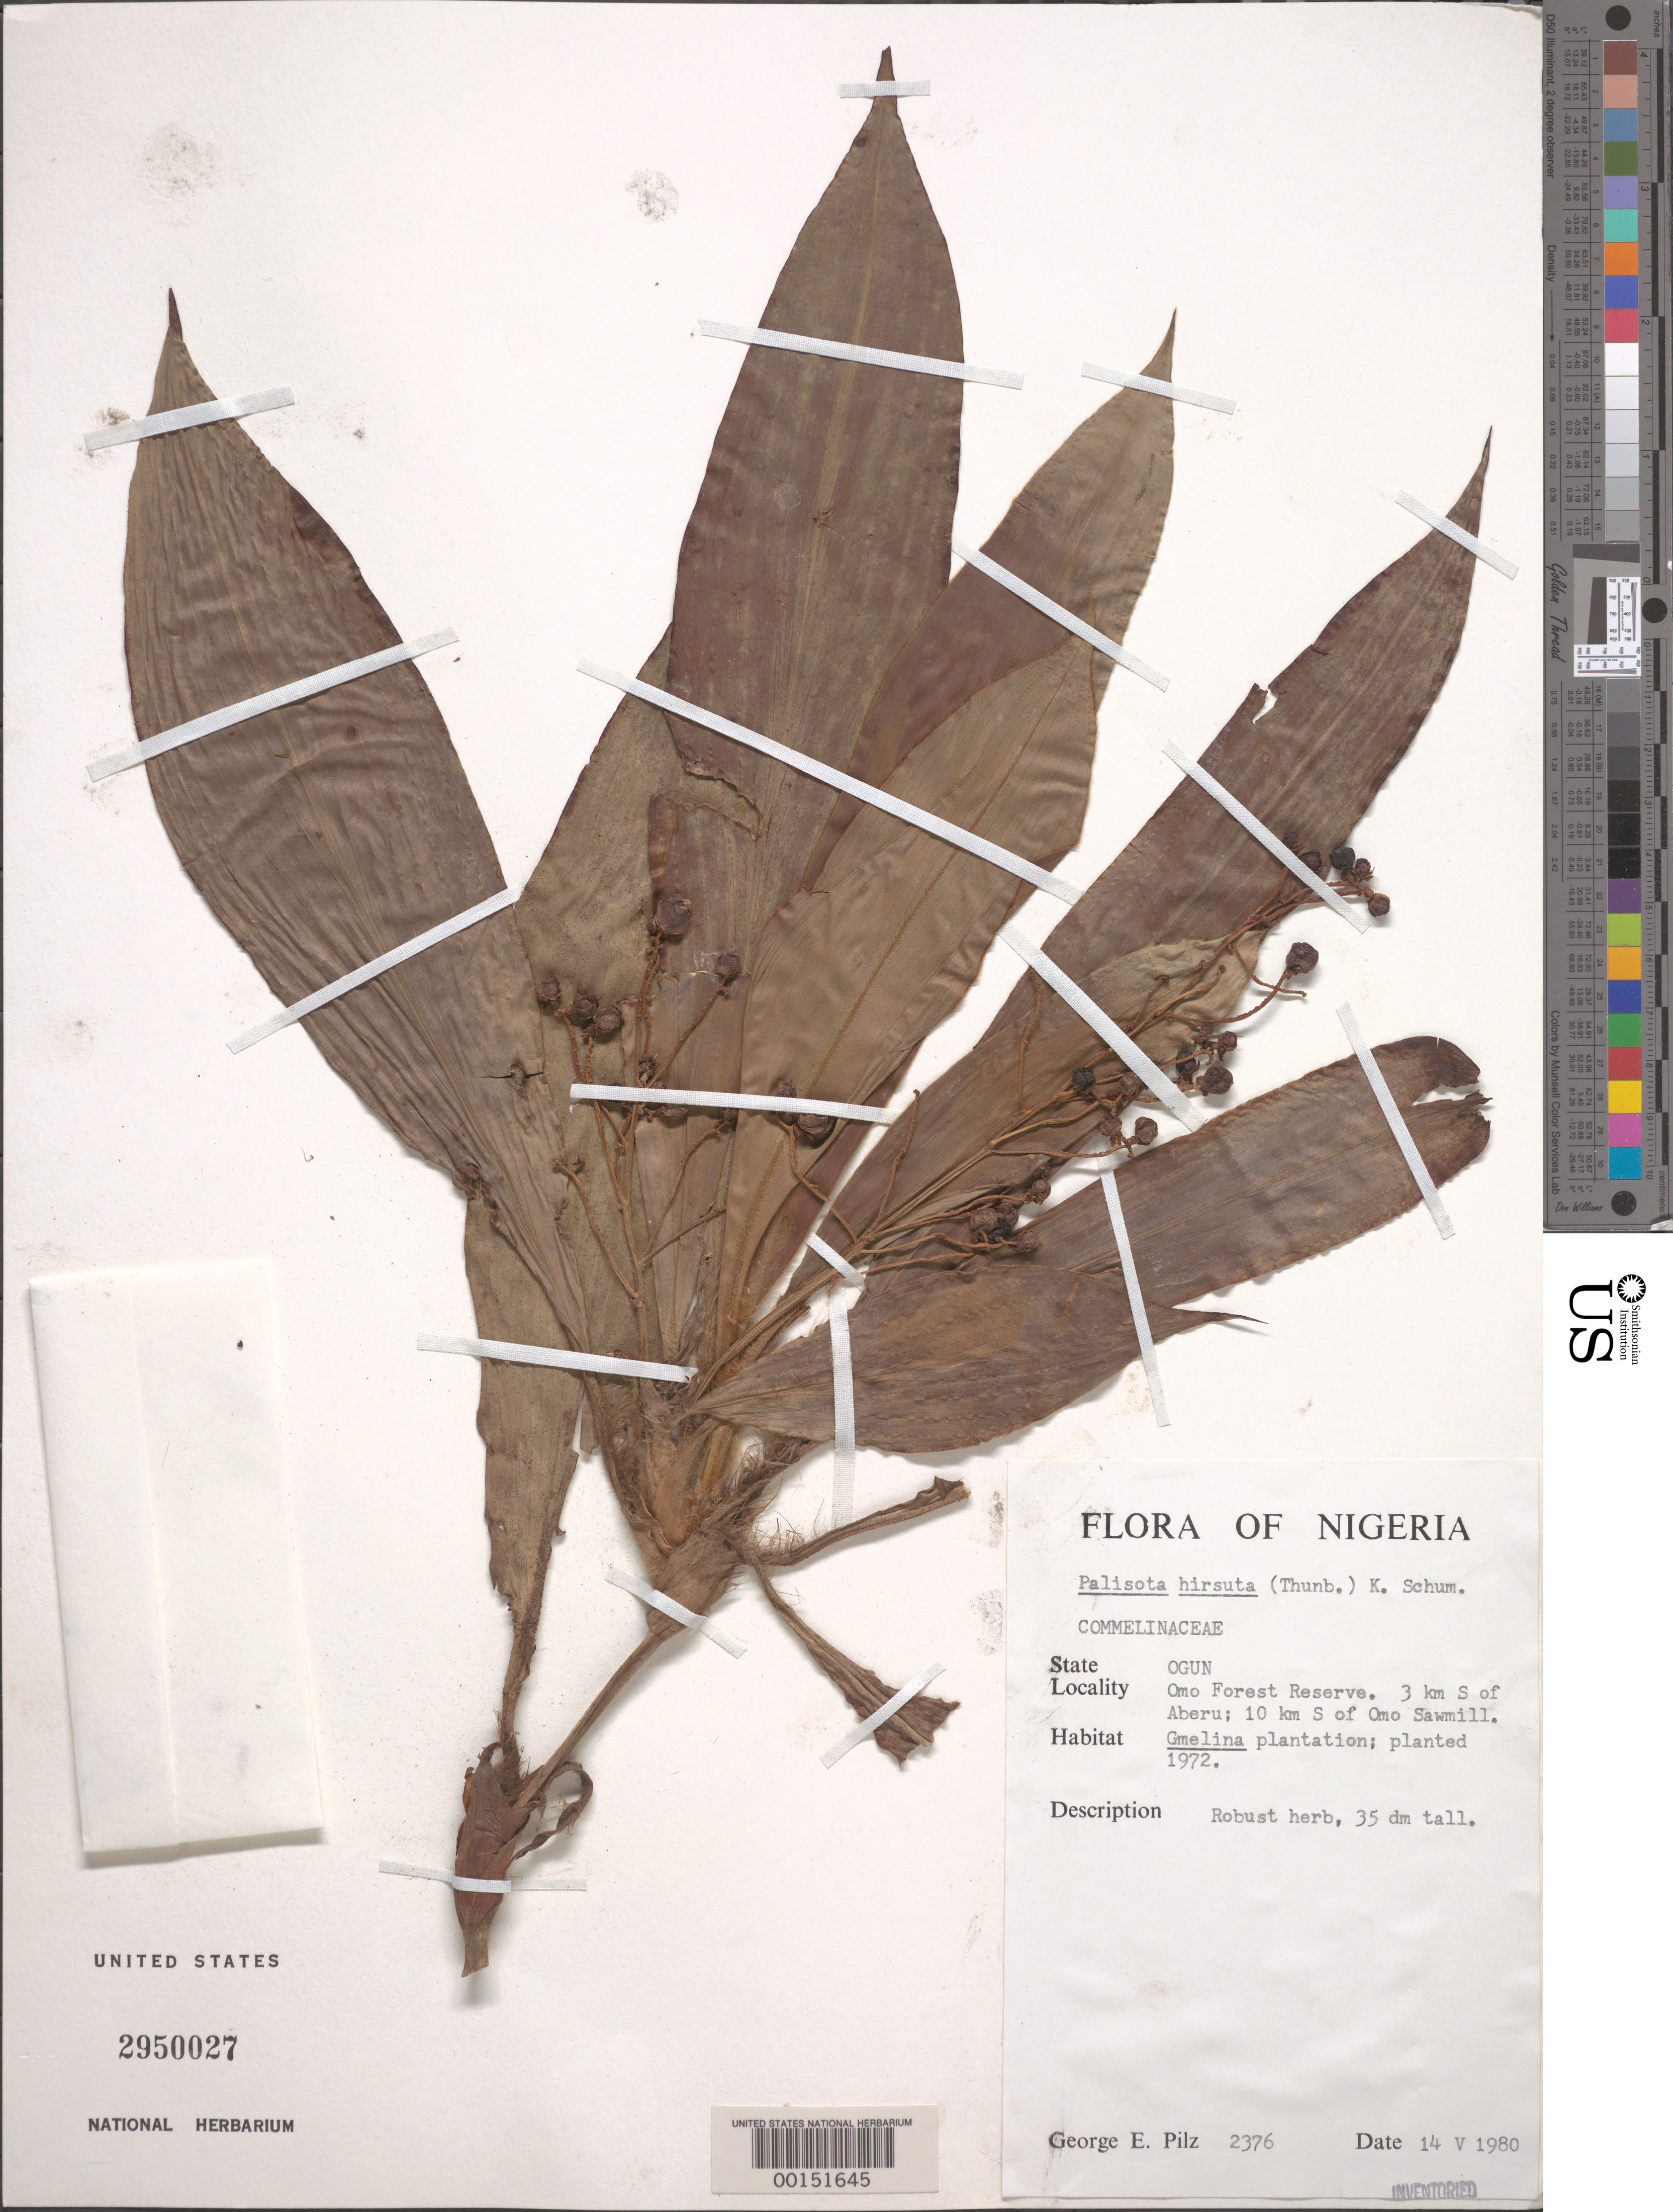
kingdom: Plantae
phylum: Tracheophyta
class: Liliopsida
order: Commelinales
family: Commelinaceae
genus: Palisota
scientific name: Palisota hirsuta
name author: (Thunb.) K. Schum.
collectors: G. E. Pilz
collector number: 2376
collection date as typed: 14 May 1980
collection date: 1980-05-14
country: Nigeria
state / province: Ogun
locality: Omo forest reserve, 3 km s of aberu, 10 km s of omo sawmill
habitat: Gmelina plantation; planted 1972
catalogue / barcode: US 2950027